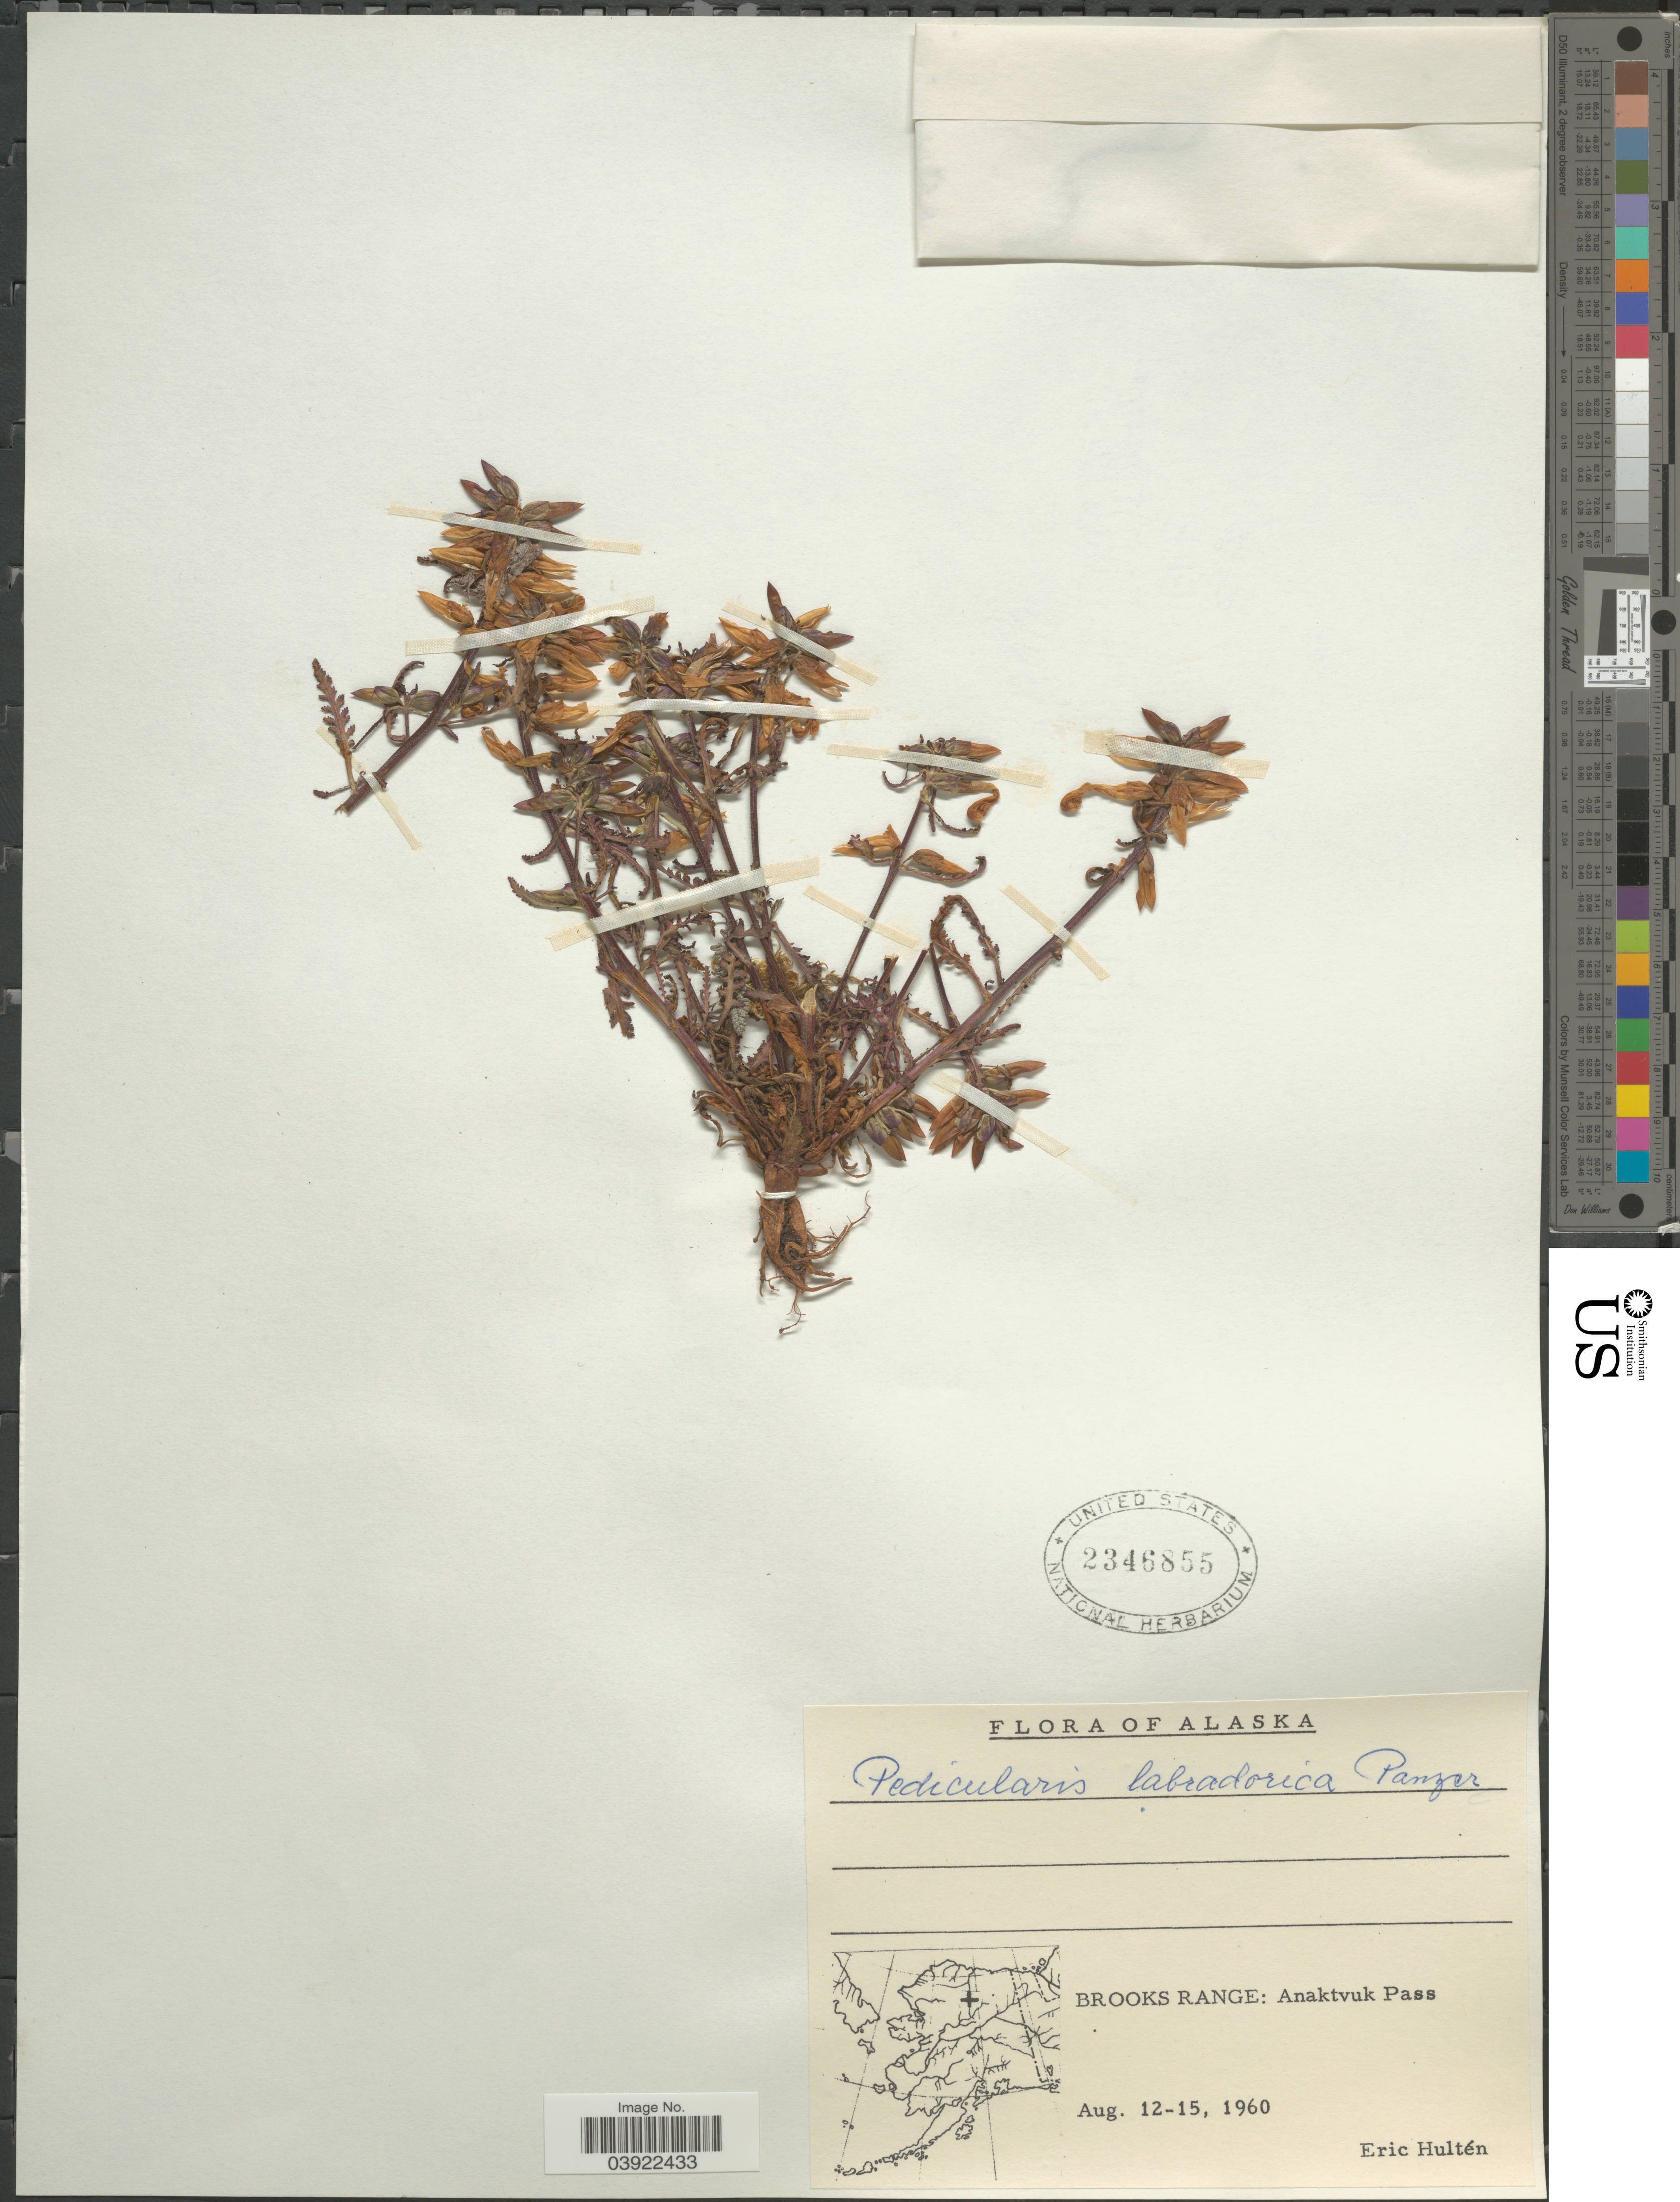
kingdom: Plantae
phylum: Tracheophyta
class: Magnoliopsida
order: Lamiales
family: Orobanchaceae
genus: Pedicularis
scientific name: Pedicularis labradorica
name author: Wirsing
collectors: E. G. Hultén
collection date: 1960-08-12/1960-08-15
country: United States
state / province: Alaska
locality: Brooks Range: Anaktvuk Pass.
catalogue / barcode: US 2346855